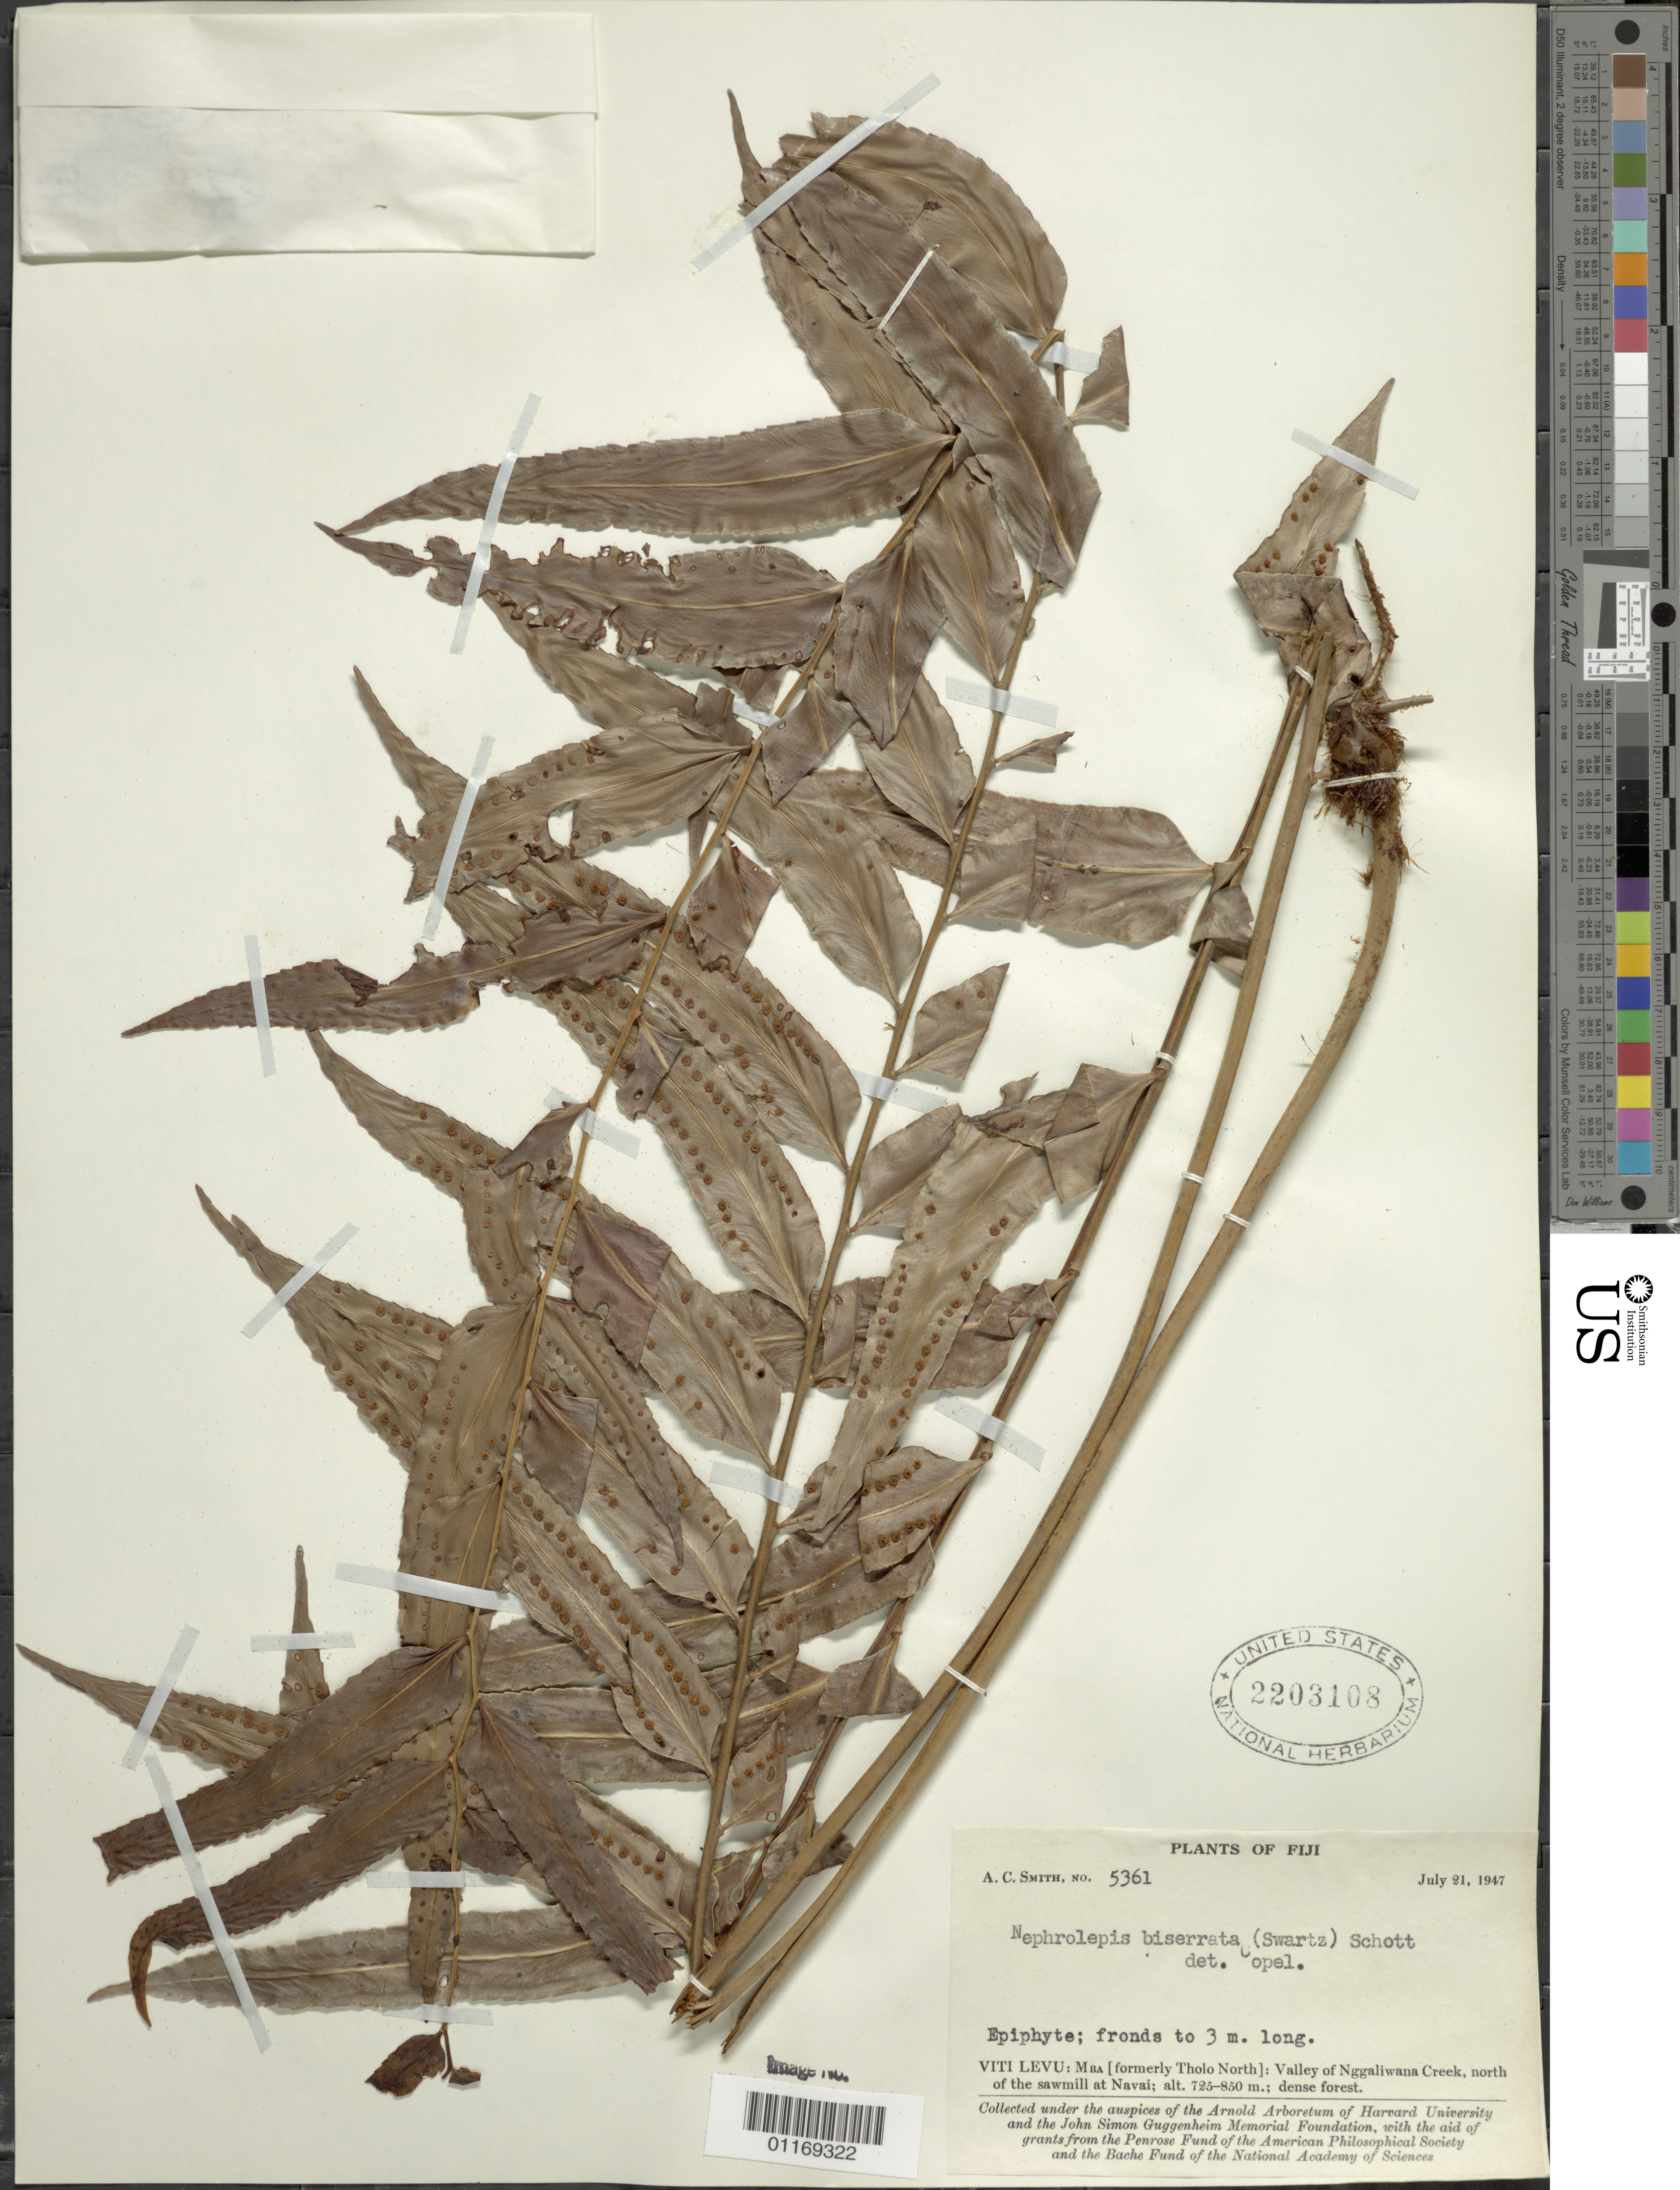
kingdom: Plantae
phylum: Tracheophyta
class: Polypodiopsida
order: Polypodiales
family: Nephrolepidaceae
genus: Nephrolepis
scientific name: Nephrolepis biserrata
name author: (Sw.) Schott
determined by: Copeland, E. B.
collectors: A. C. Smith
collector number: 5361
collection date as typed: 21 Jul 1947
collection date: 1947-07-21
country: Fiji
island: Viti Levu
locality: MBA (formerly Tholo North); Valley of Nggaliwana Creek, north of the sawmill at Navai; dense forest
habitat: Dense forest.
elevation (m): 725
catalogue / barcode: US 2203108